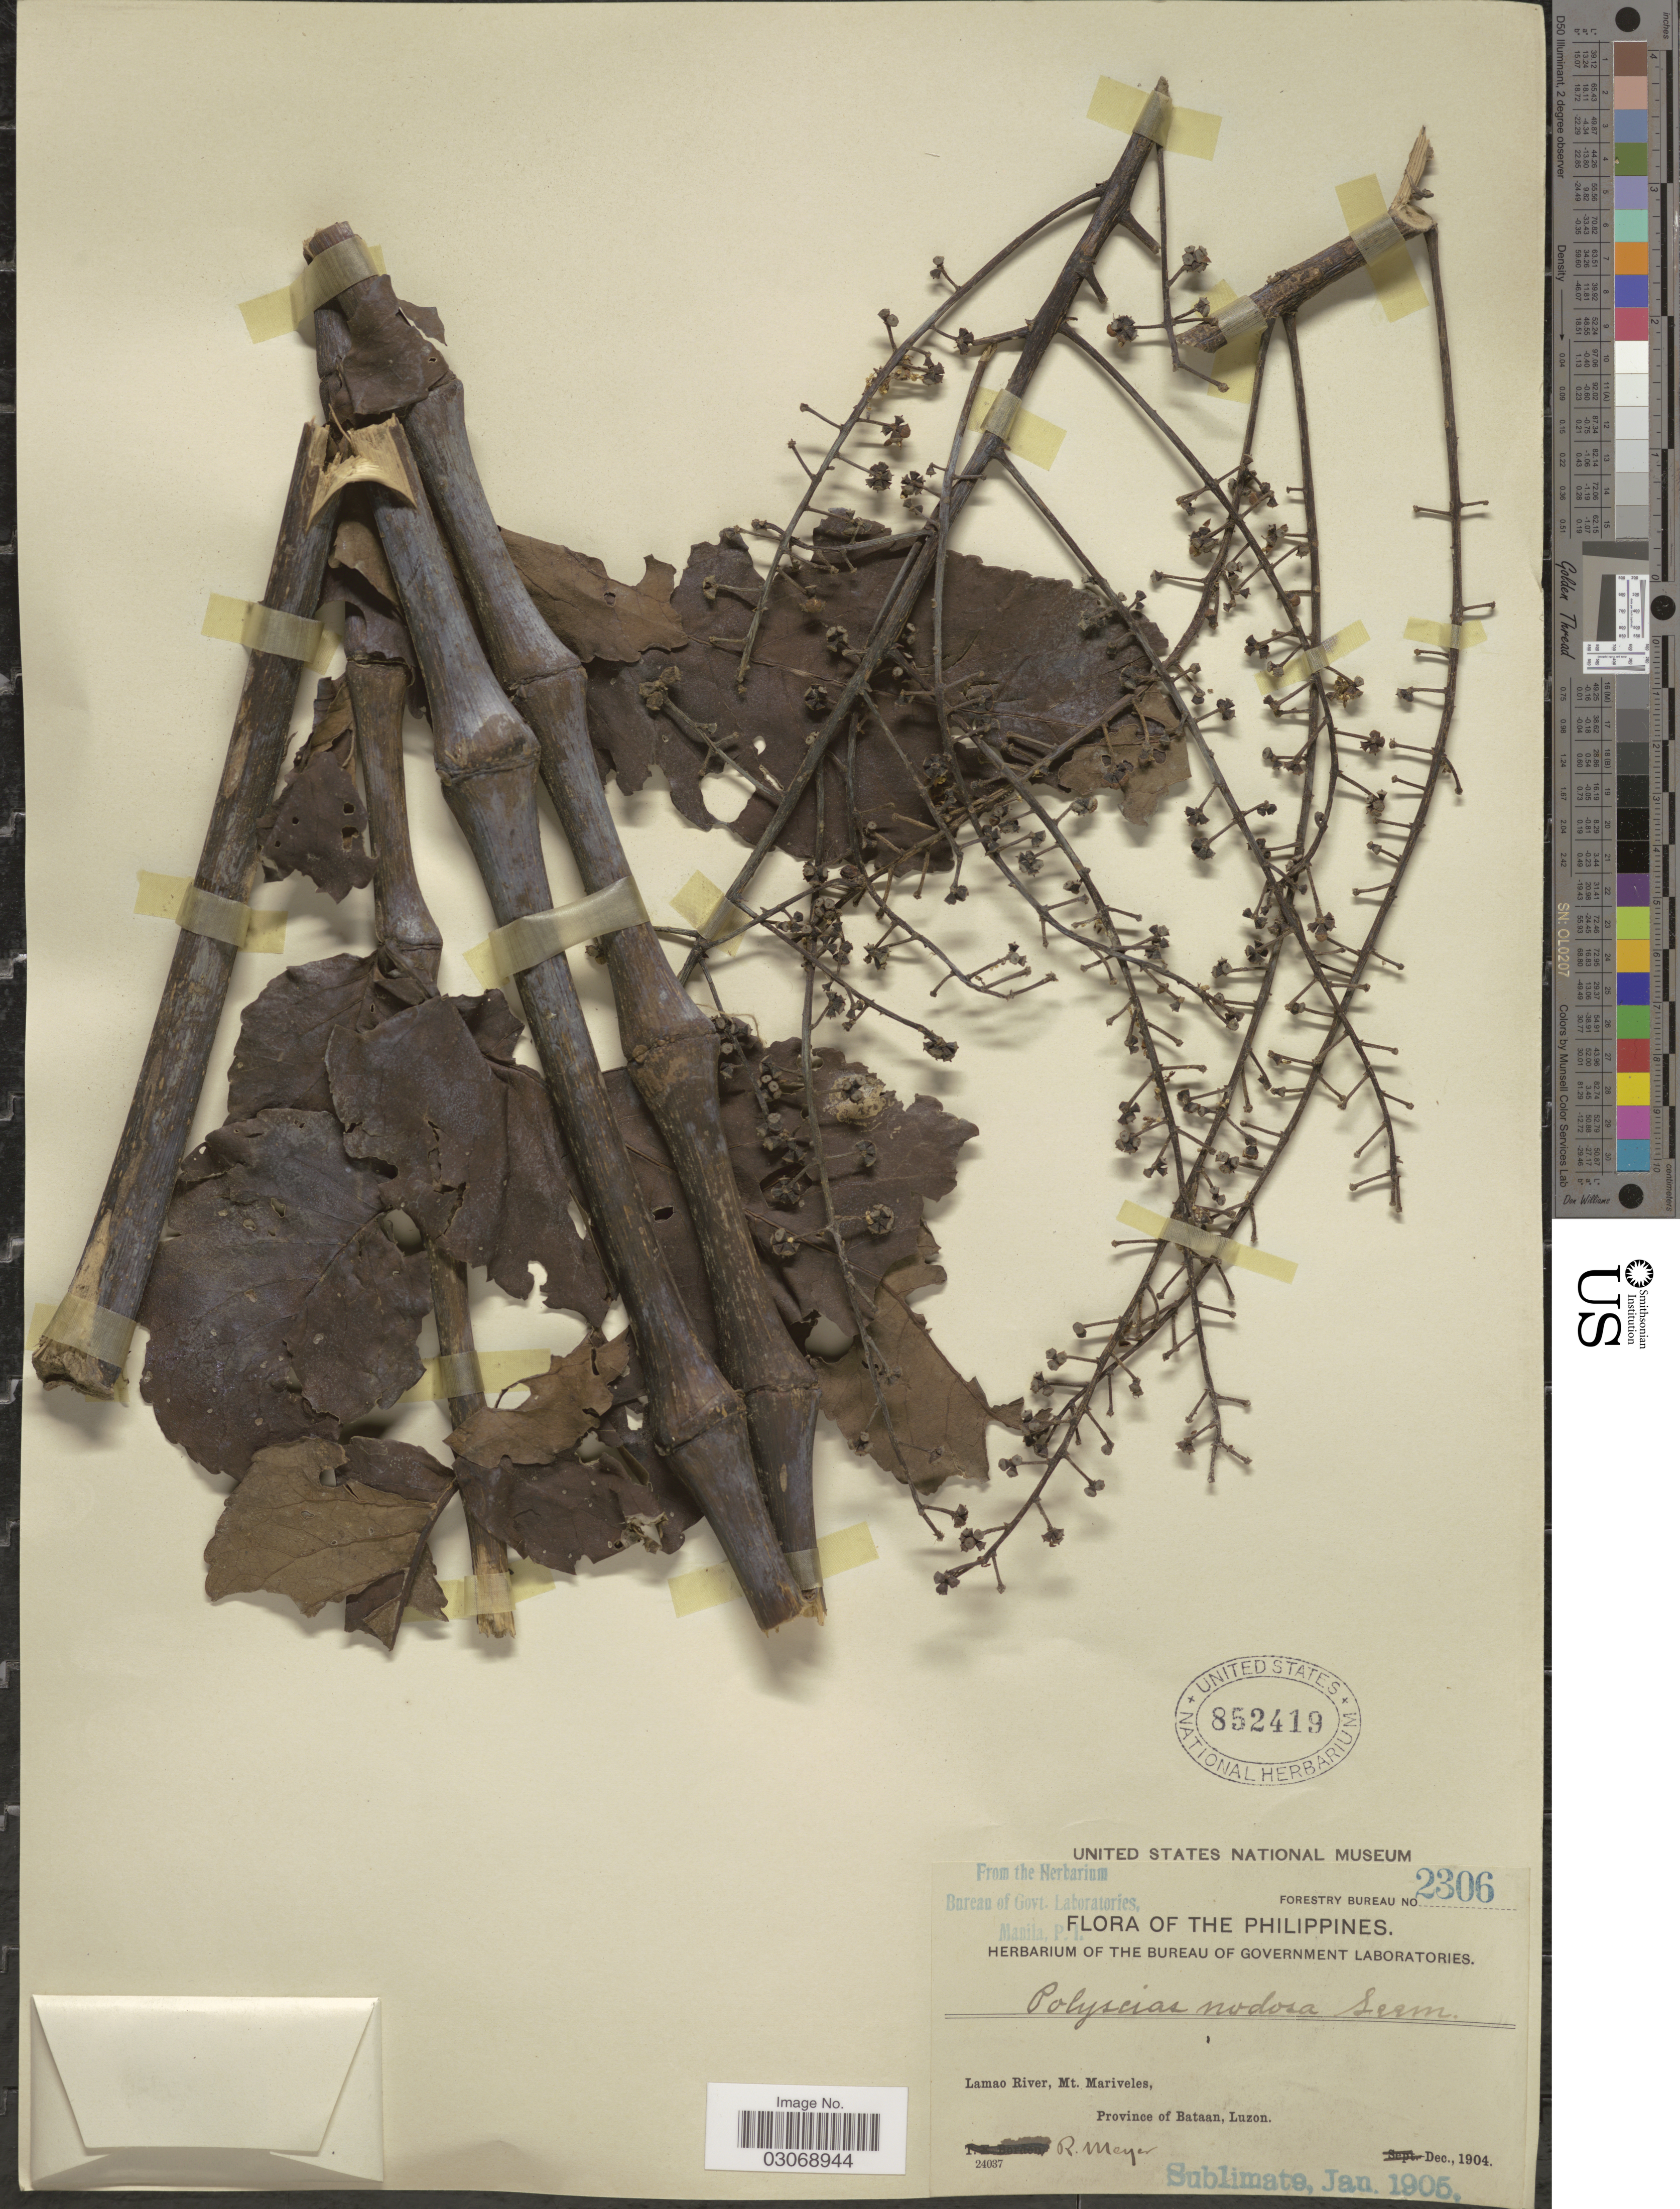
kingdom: Plantae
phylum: Tracheophyta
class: Magnoliopsida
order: Apiales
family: Araliaceae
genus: Polyscias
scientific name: Polyscias nodosa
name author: (Blume) Seem.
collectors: R. Meyer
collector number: Forestry Bureau 2306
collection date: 1904-12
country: Philippines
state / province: Cagayan Valley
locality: The Philippines. Lamao River, Mt. Mariveles, Province of Bataan, Luzon.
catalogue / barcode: US 852419